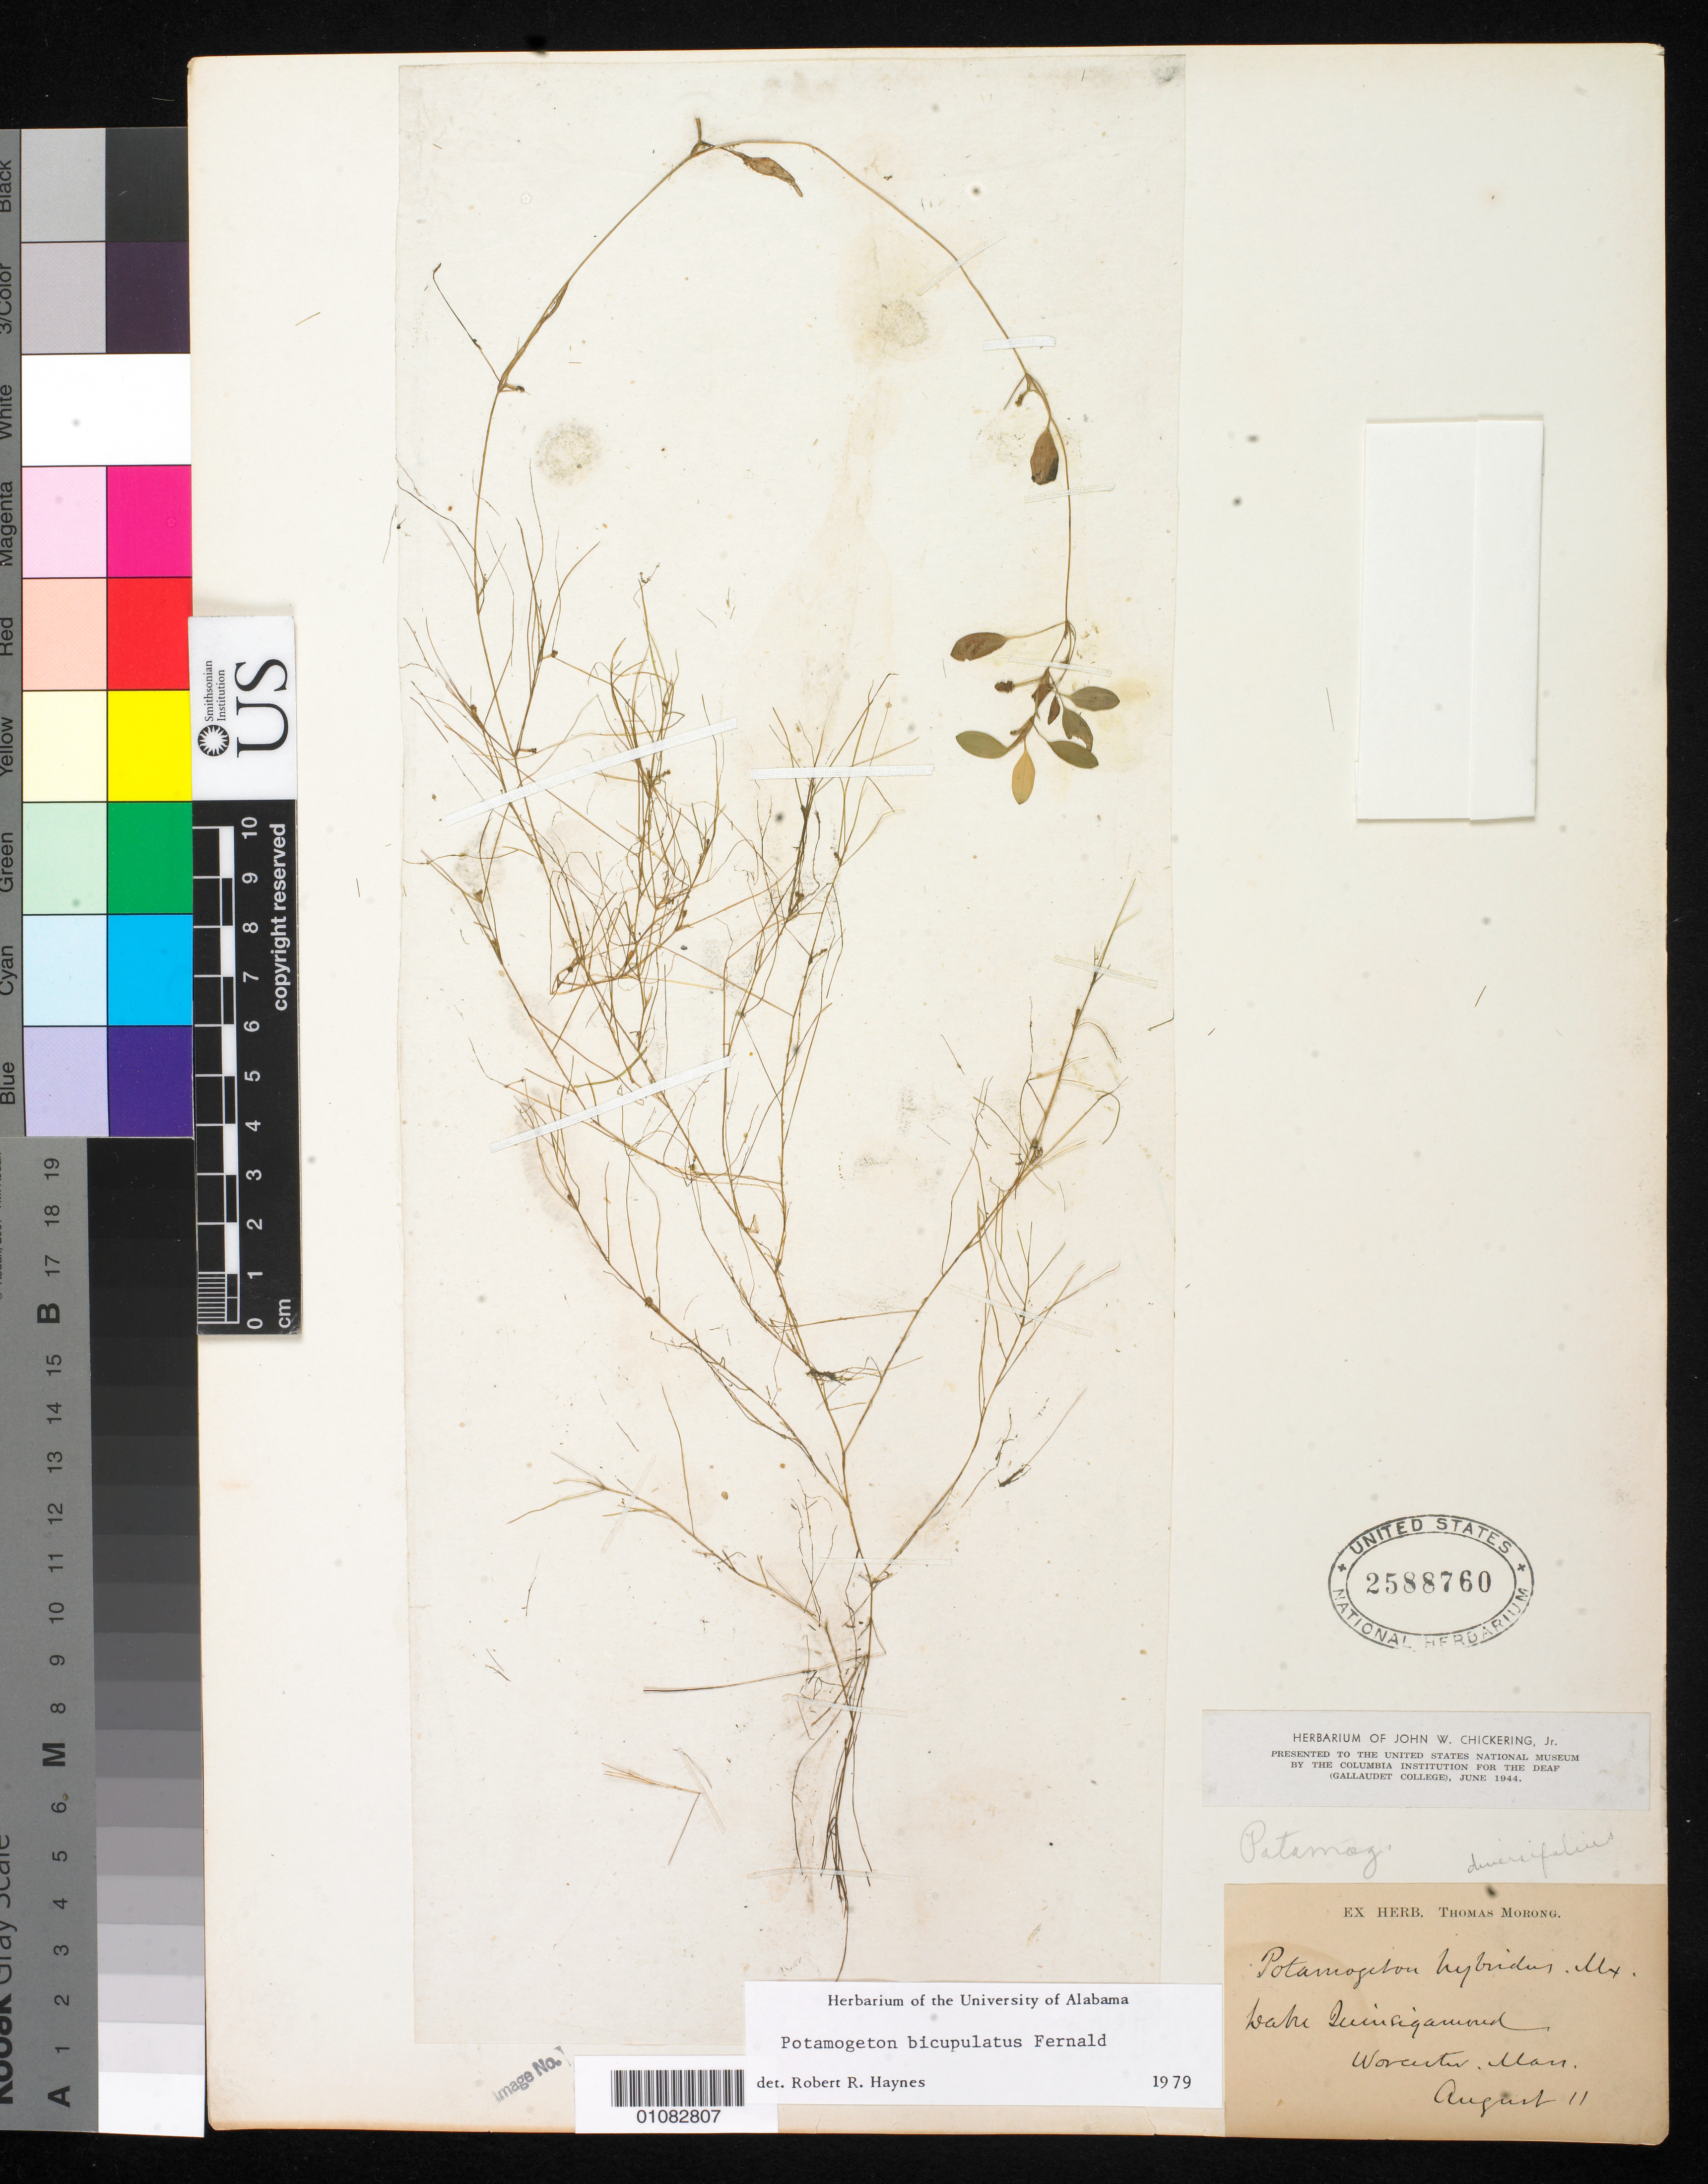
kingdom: Plantae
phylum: Tracheophyta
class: Liliopsida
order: Alismatales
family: Potamogetonaceae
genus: Potamogeton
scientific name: Potamogeton bicupulatus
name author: Fernald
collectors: ex Herb. T. Morong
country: United States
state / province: Massachusetts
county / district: Worcester County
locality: Lake Quinsigamond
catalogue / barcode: US 2588760